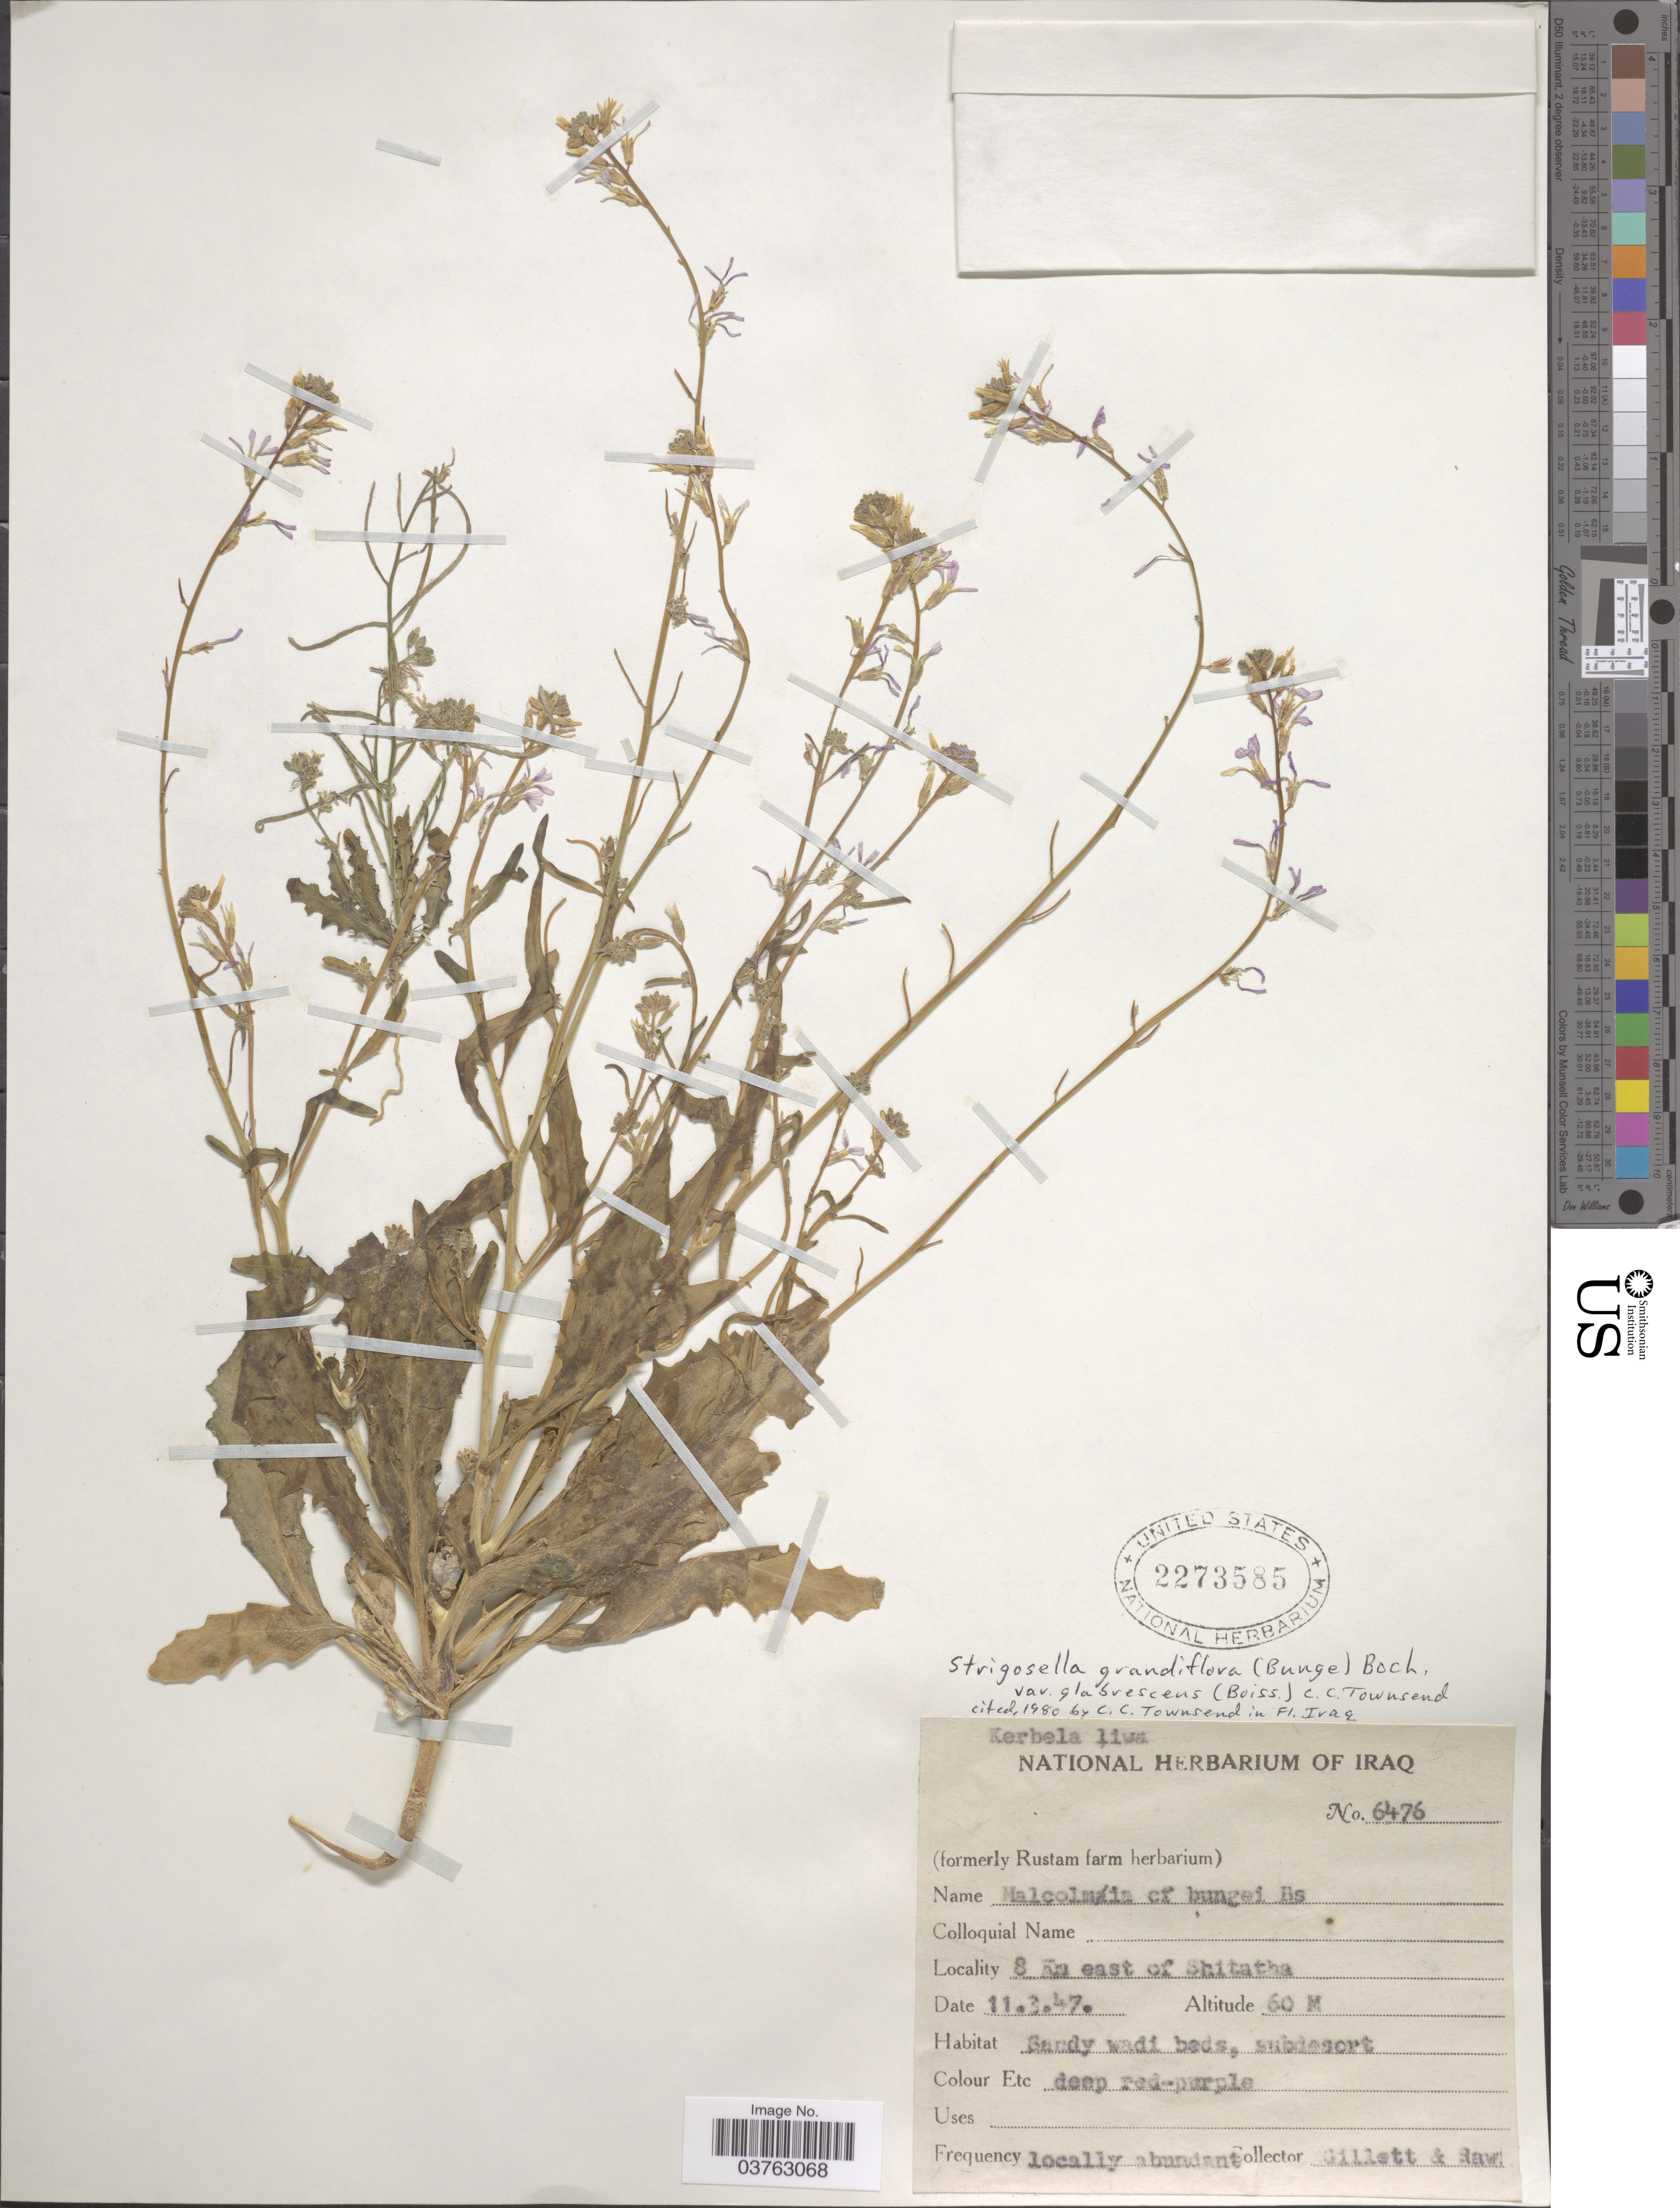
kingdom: Plantae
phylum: Tracheophyta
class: Magnoliopsida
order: Brassicales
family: Brassicaceae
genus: Malcolmia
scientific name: Malcolmia bungei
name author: Boiss.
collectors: Gillett, -- & -. Rawi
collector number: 6476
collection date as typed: Transcribed d/m/y: 11/3/47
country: Iraq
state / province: Al Karbala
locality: Kerbela liwa. 8 Km east of Shitatha.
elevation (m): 60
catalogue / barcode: US 2273585